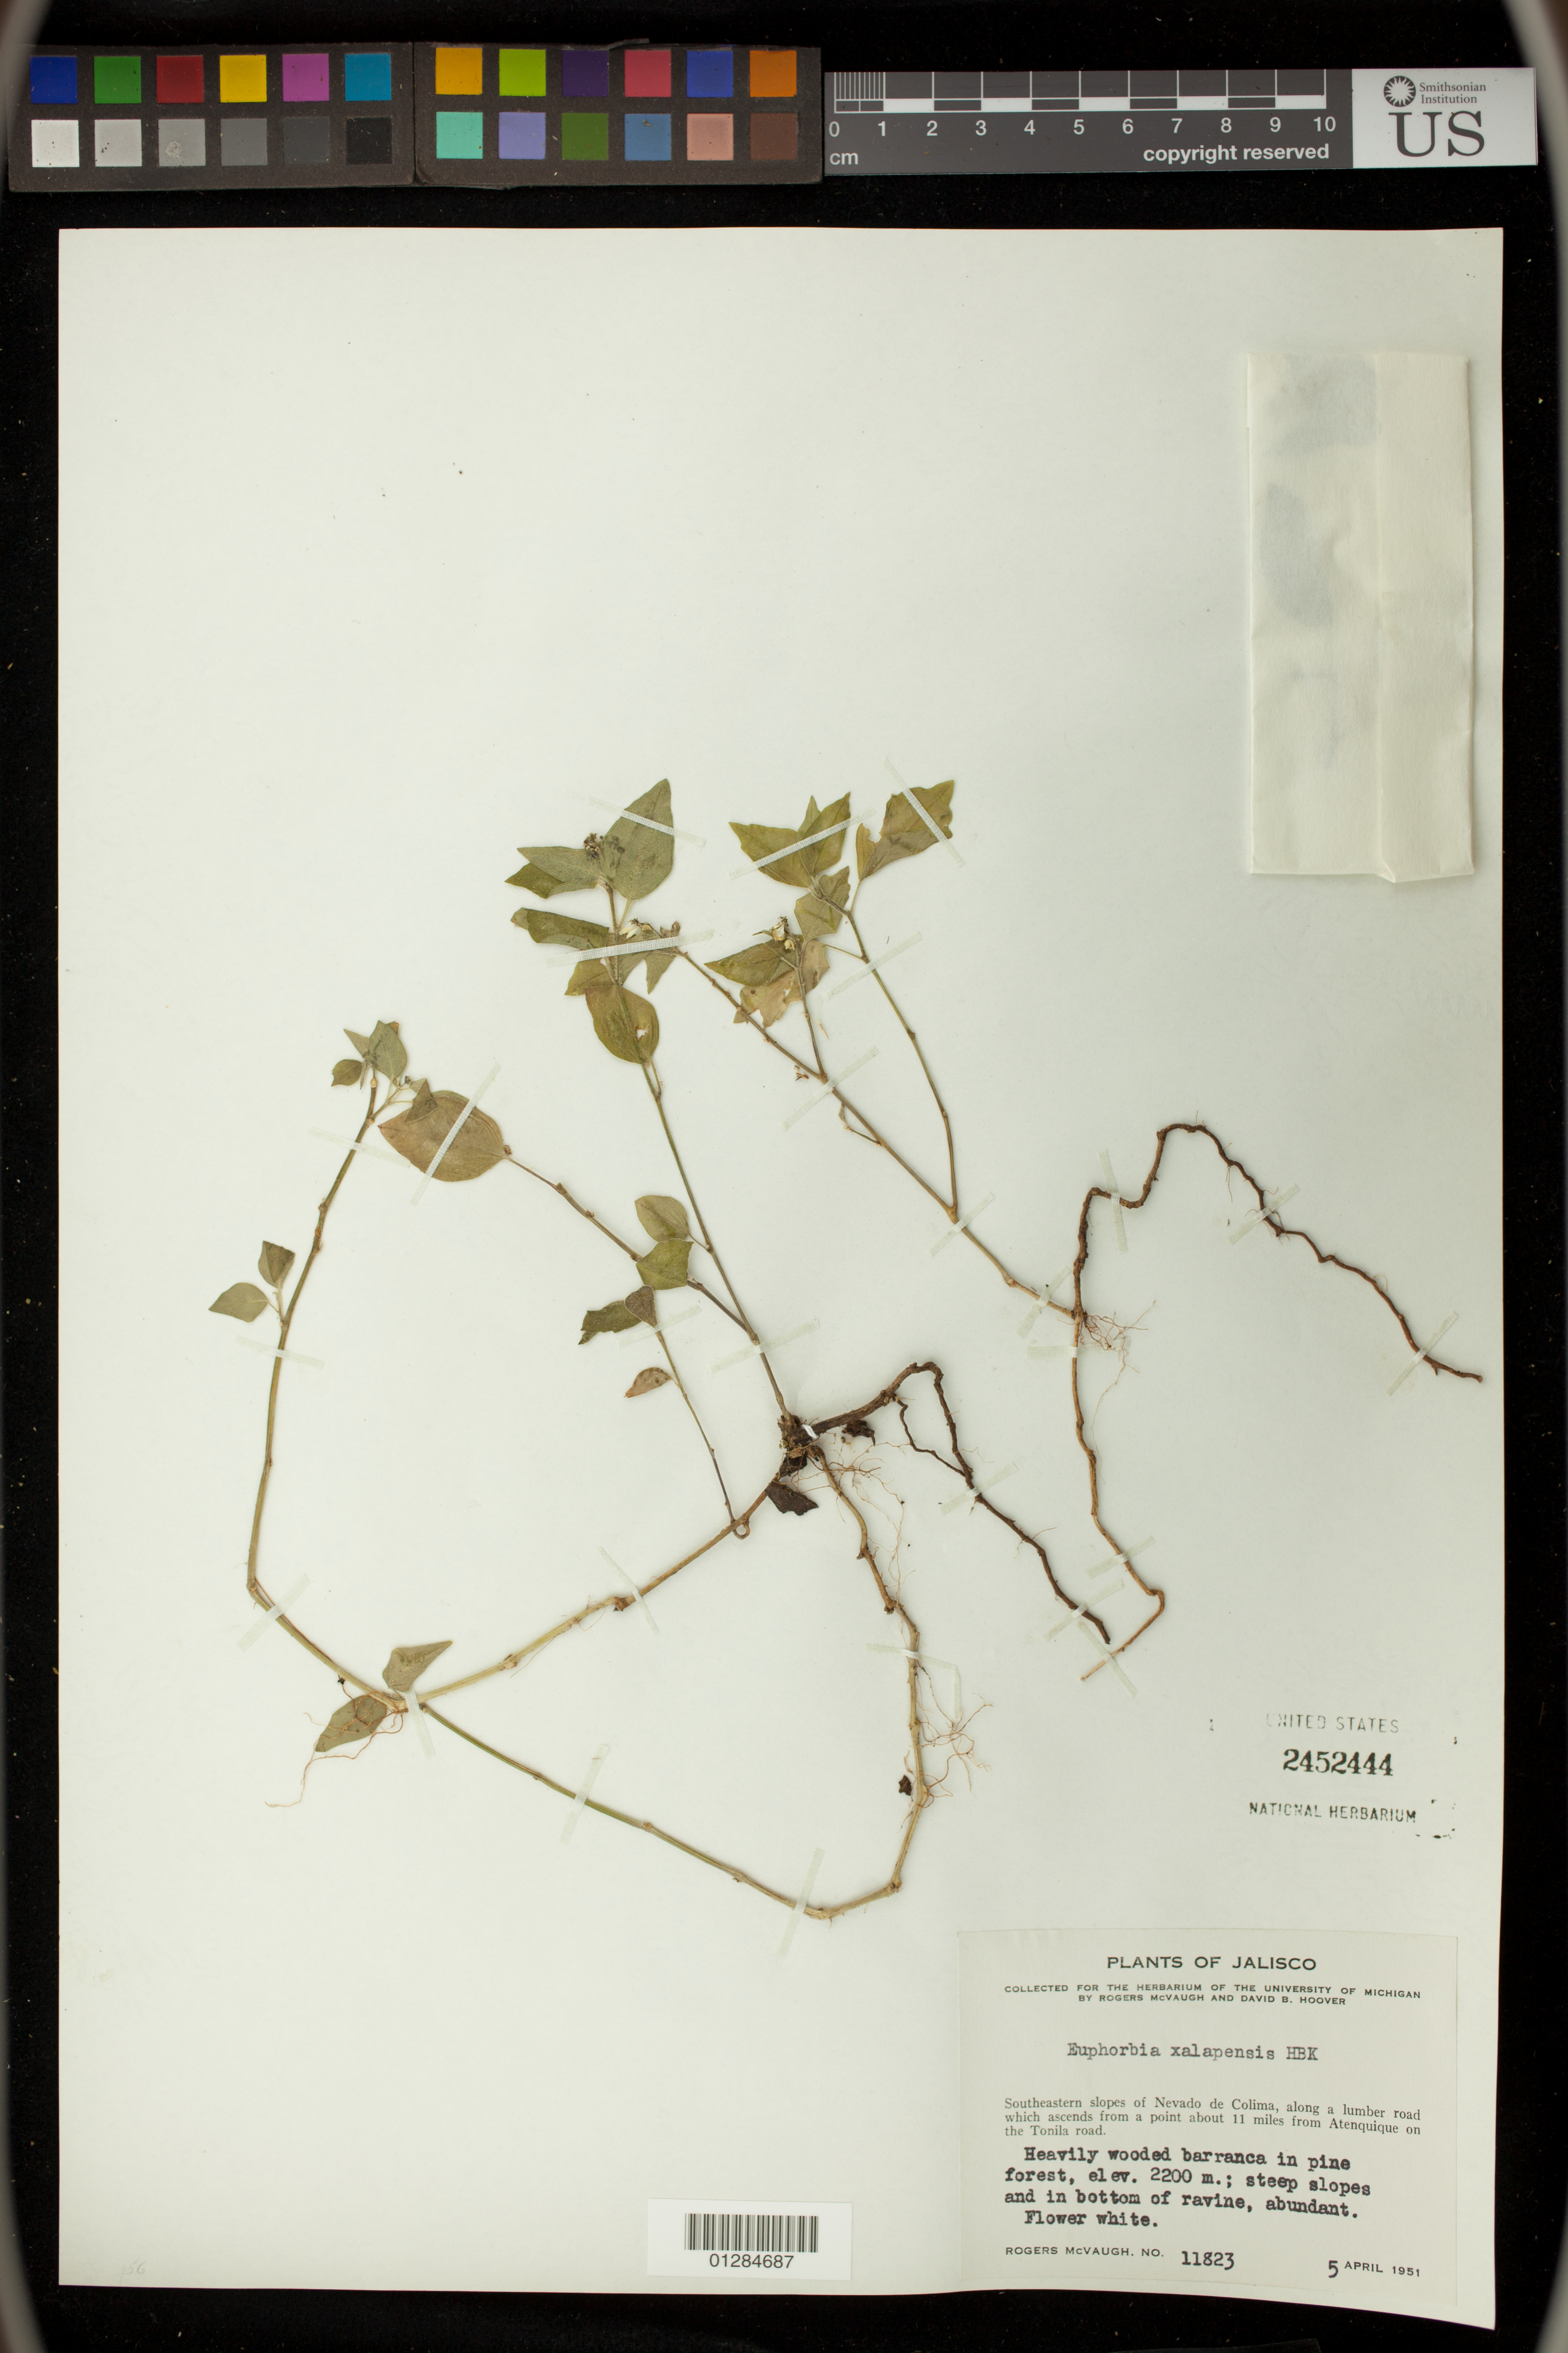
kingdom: Plantae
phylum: Tracheophyta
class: Magnoliopsida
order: Malpighiales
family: Euphorbiaceae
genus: Euphorbia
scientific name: Euphorbia xalapensis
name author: Kunth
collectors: R. McVaugh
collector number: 11823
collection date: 1951-04-05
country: Mexico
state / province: Jalisco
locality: Southeastern slopes of Nevado de Colima, along a lumber road which ascends from a point about 11 miles from Atenquique on the Tonila road.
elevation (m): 2200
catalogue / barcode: US 2452444